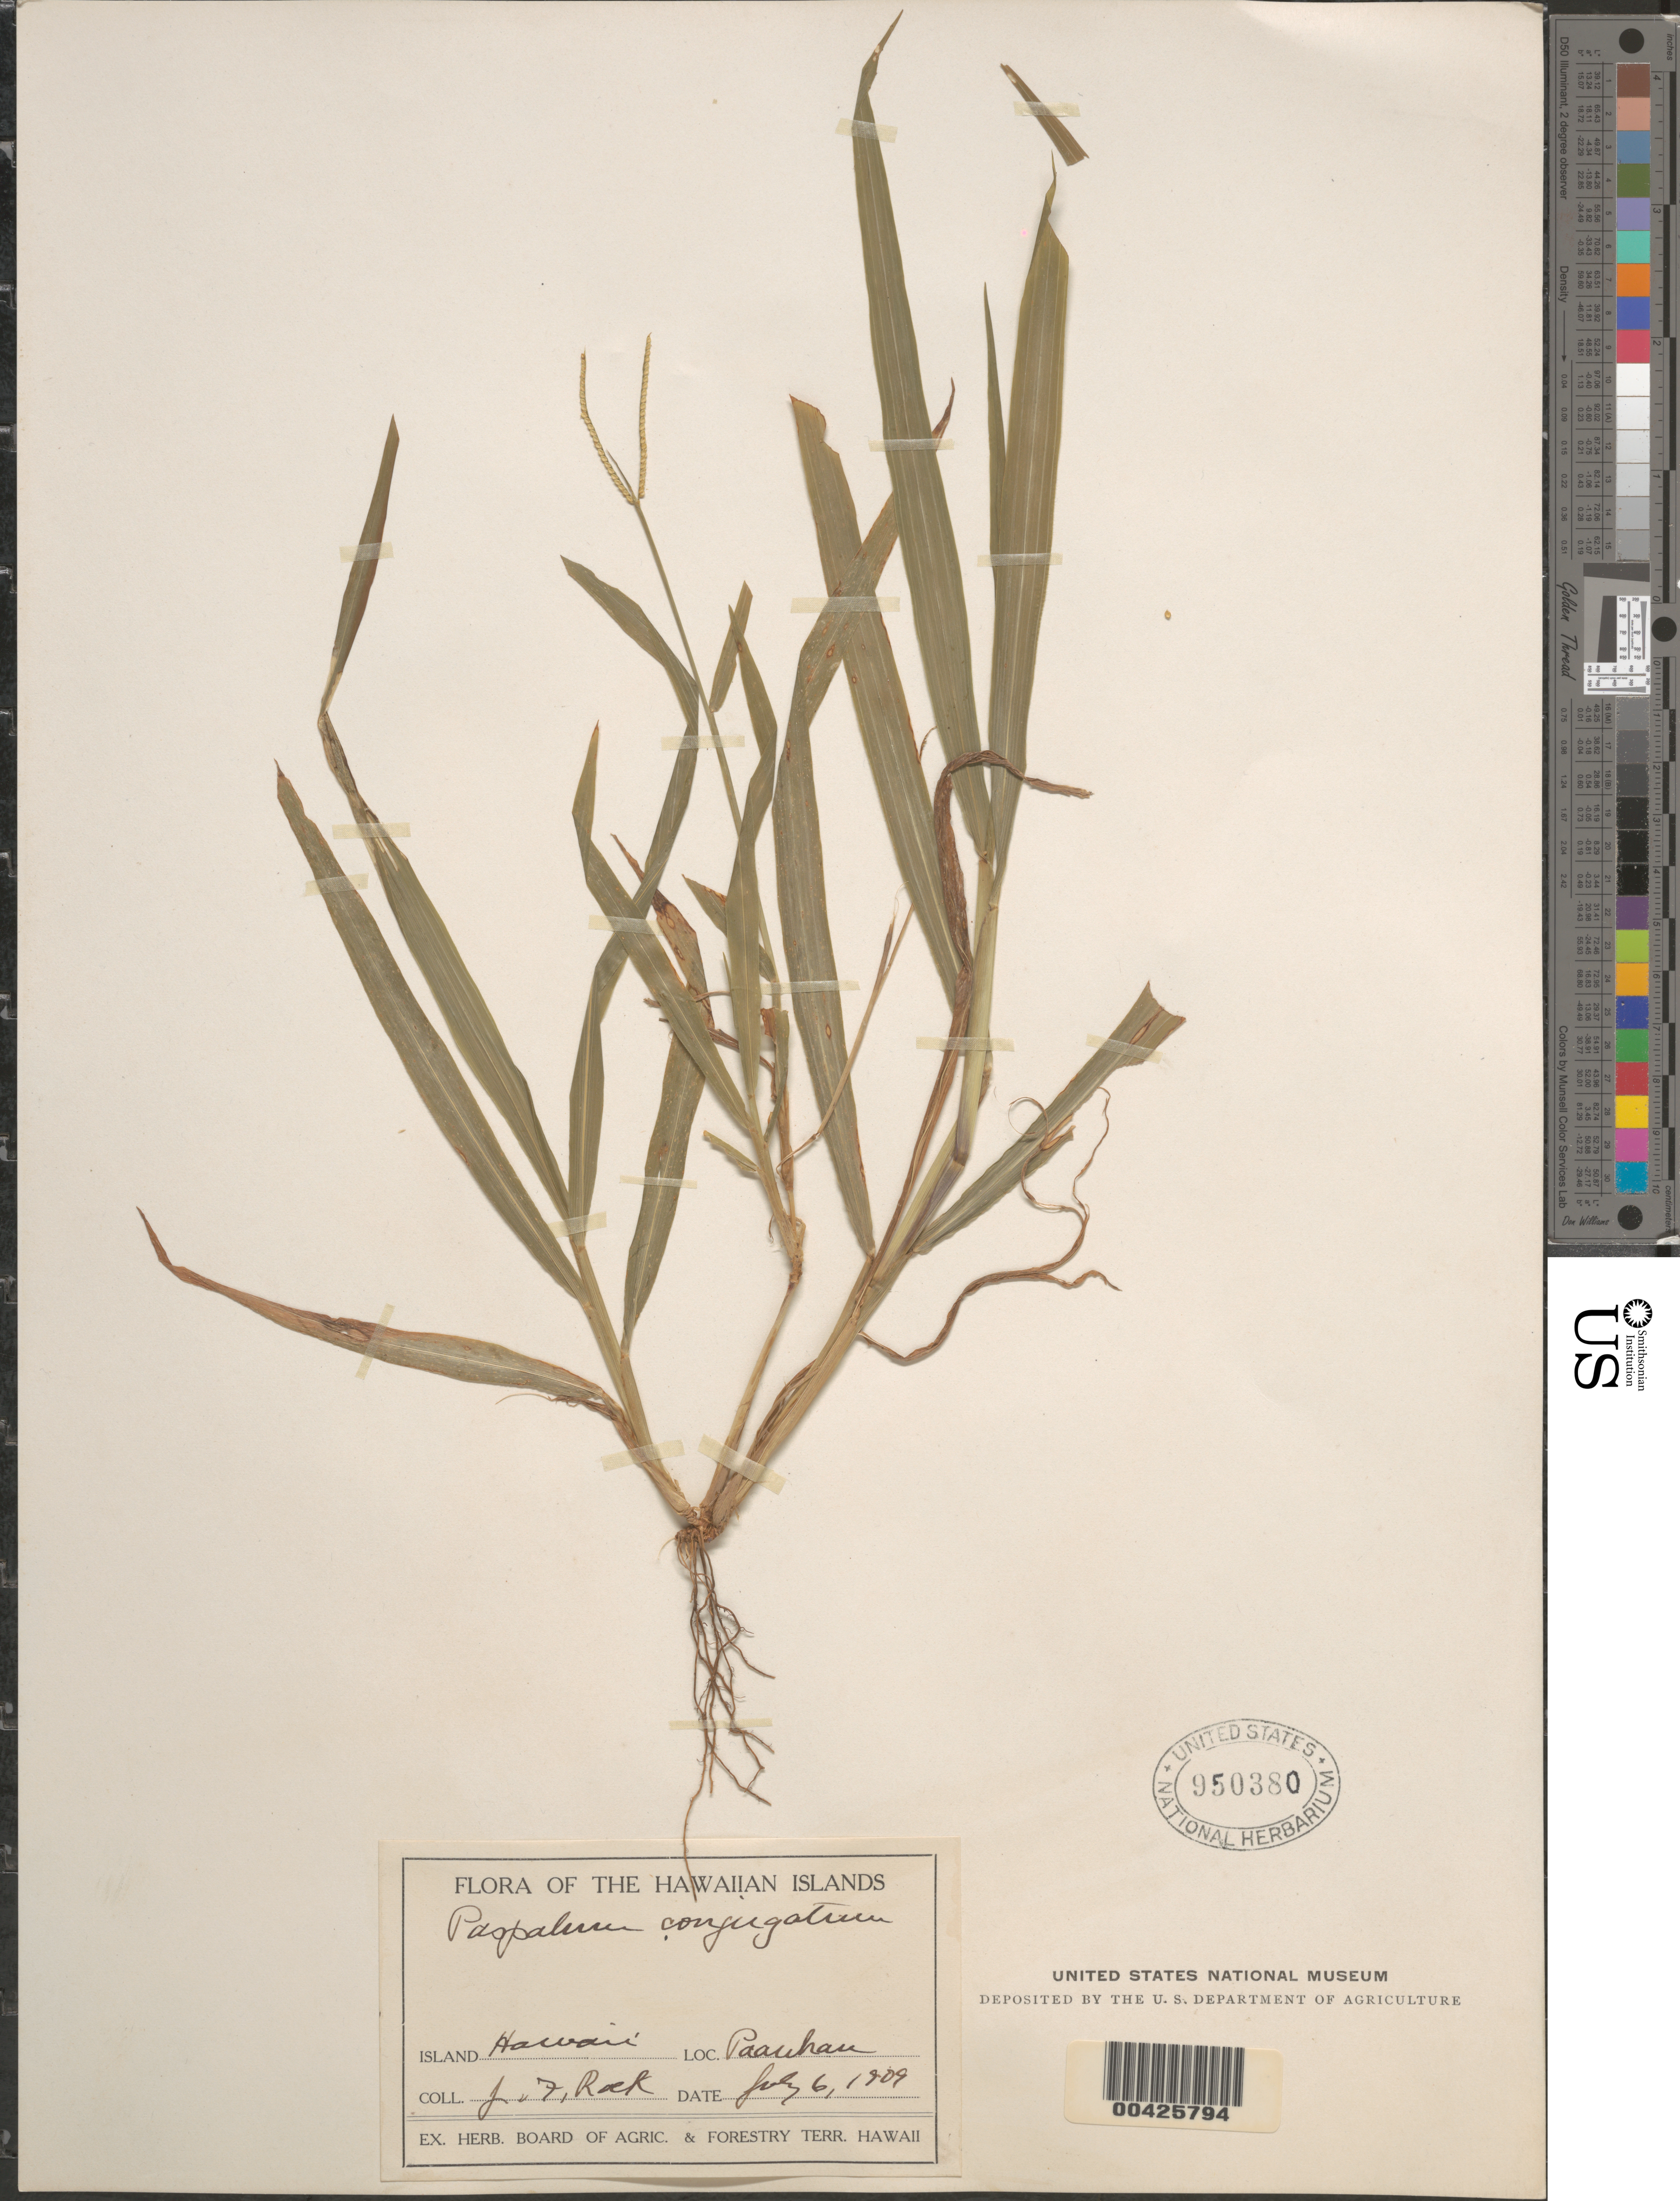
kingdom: Plantae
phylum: Tracheophyta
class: Liliopsida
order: Poales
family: Poaceae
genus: Paspalum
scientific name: Paspalum conjugatum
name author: P.J. Bergius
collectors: J. F. Rock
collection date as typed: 6 Jul 1909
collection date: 1909-07-06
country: United States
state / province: Hawaii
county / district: Hawaii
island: Hawaii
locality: Paauhau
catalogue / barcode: US 950380